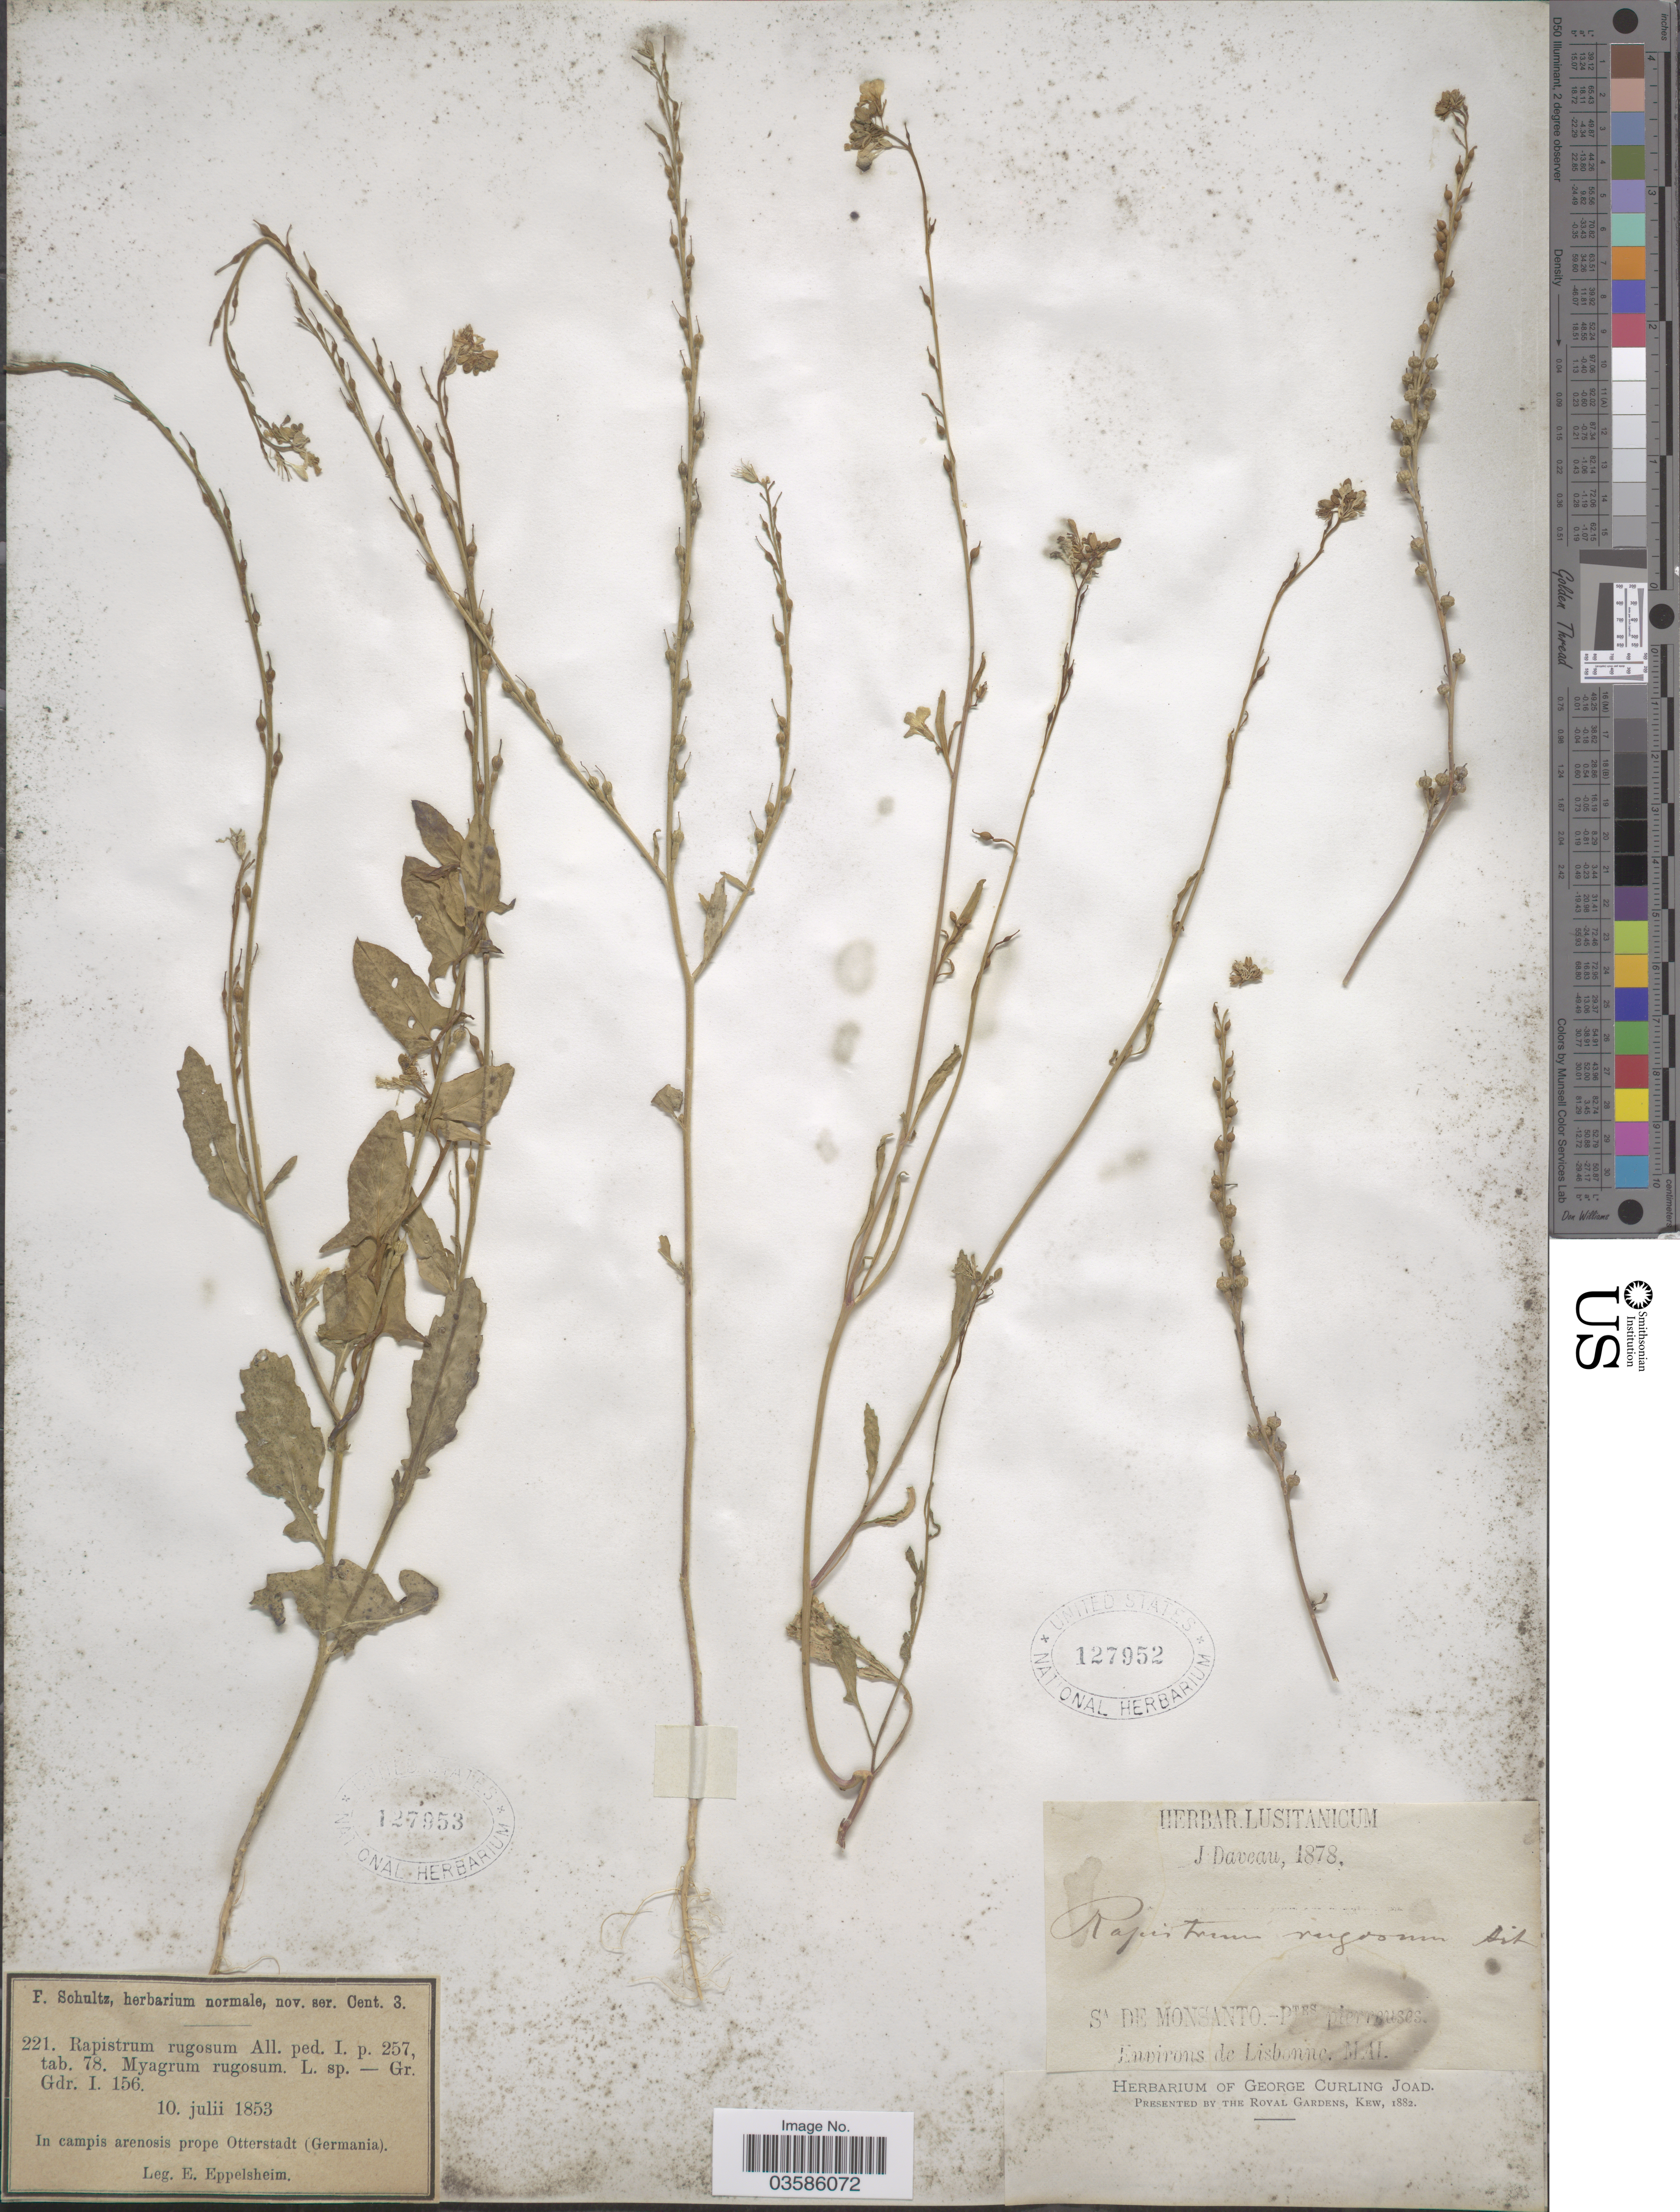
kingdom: Plantae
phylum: Tracheophyta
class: Magnoliopsida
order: Brassicales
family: Brassicaceae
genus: Rapistrum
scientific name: Rapistrum rugosum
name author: (L.) All.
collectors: J. Daveau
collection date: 1878-05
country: Portugal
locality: Sa De Monsanto - Ptes pierreuses. Environs de Lisbonne.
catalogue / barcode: US 127952